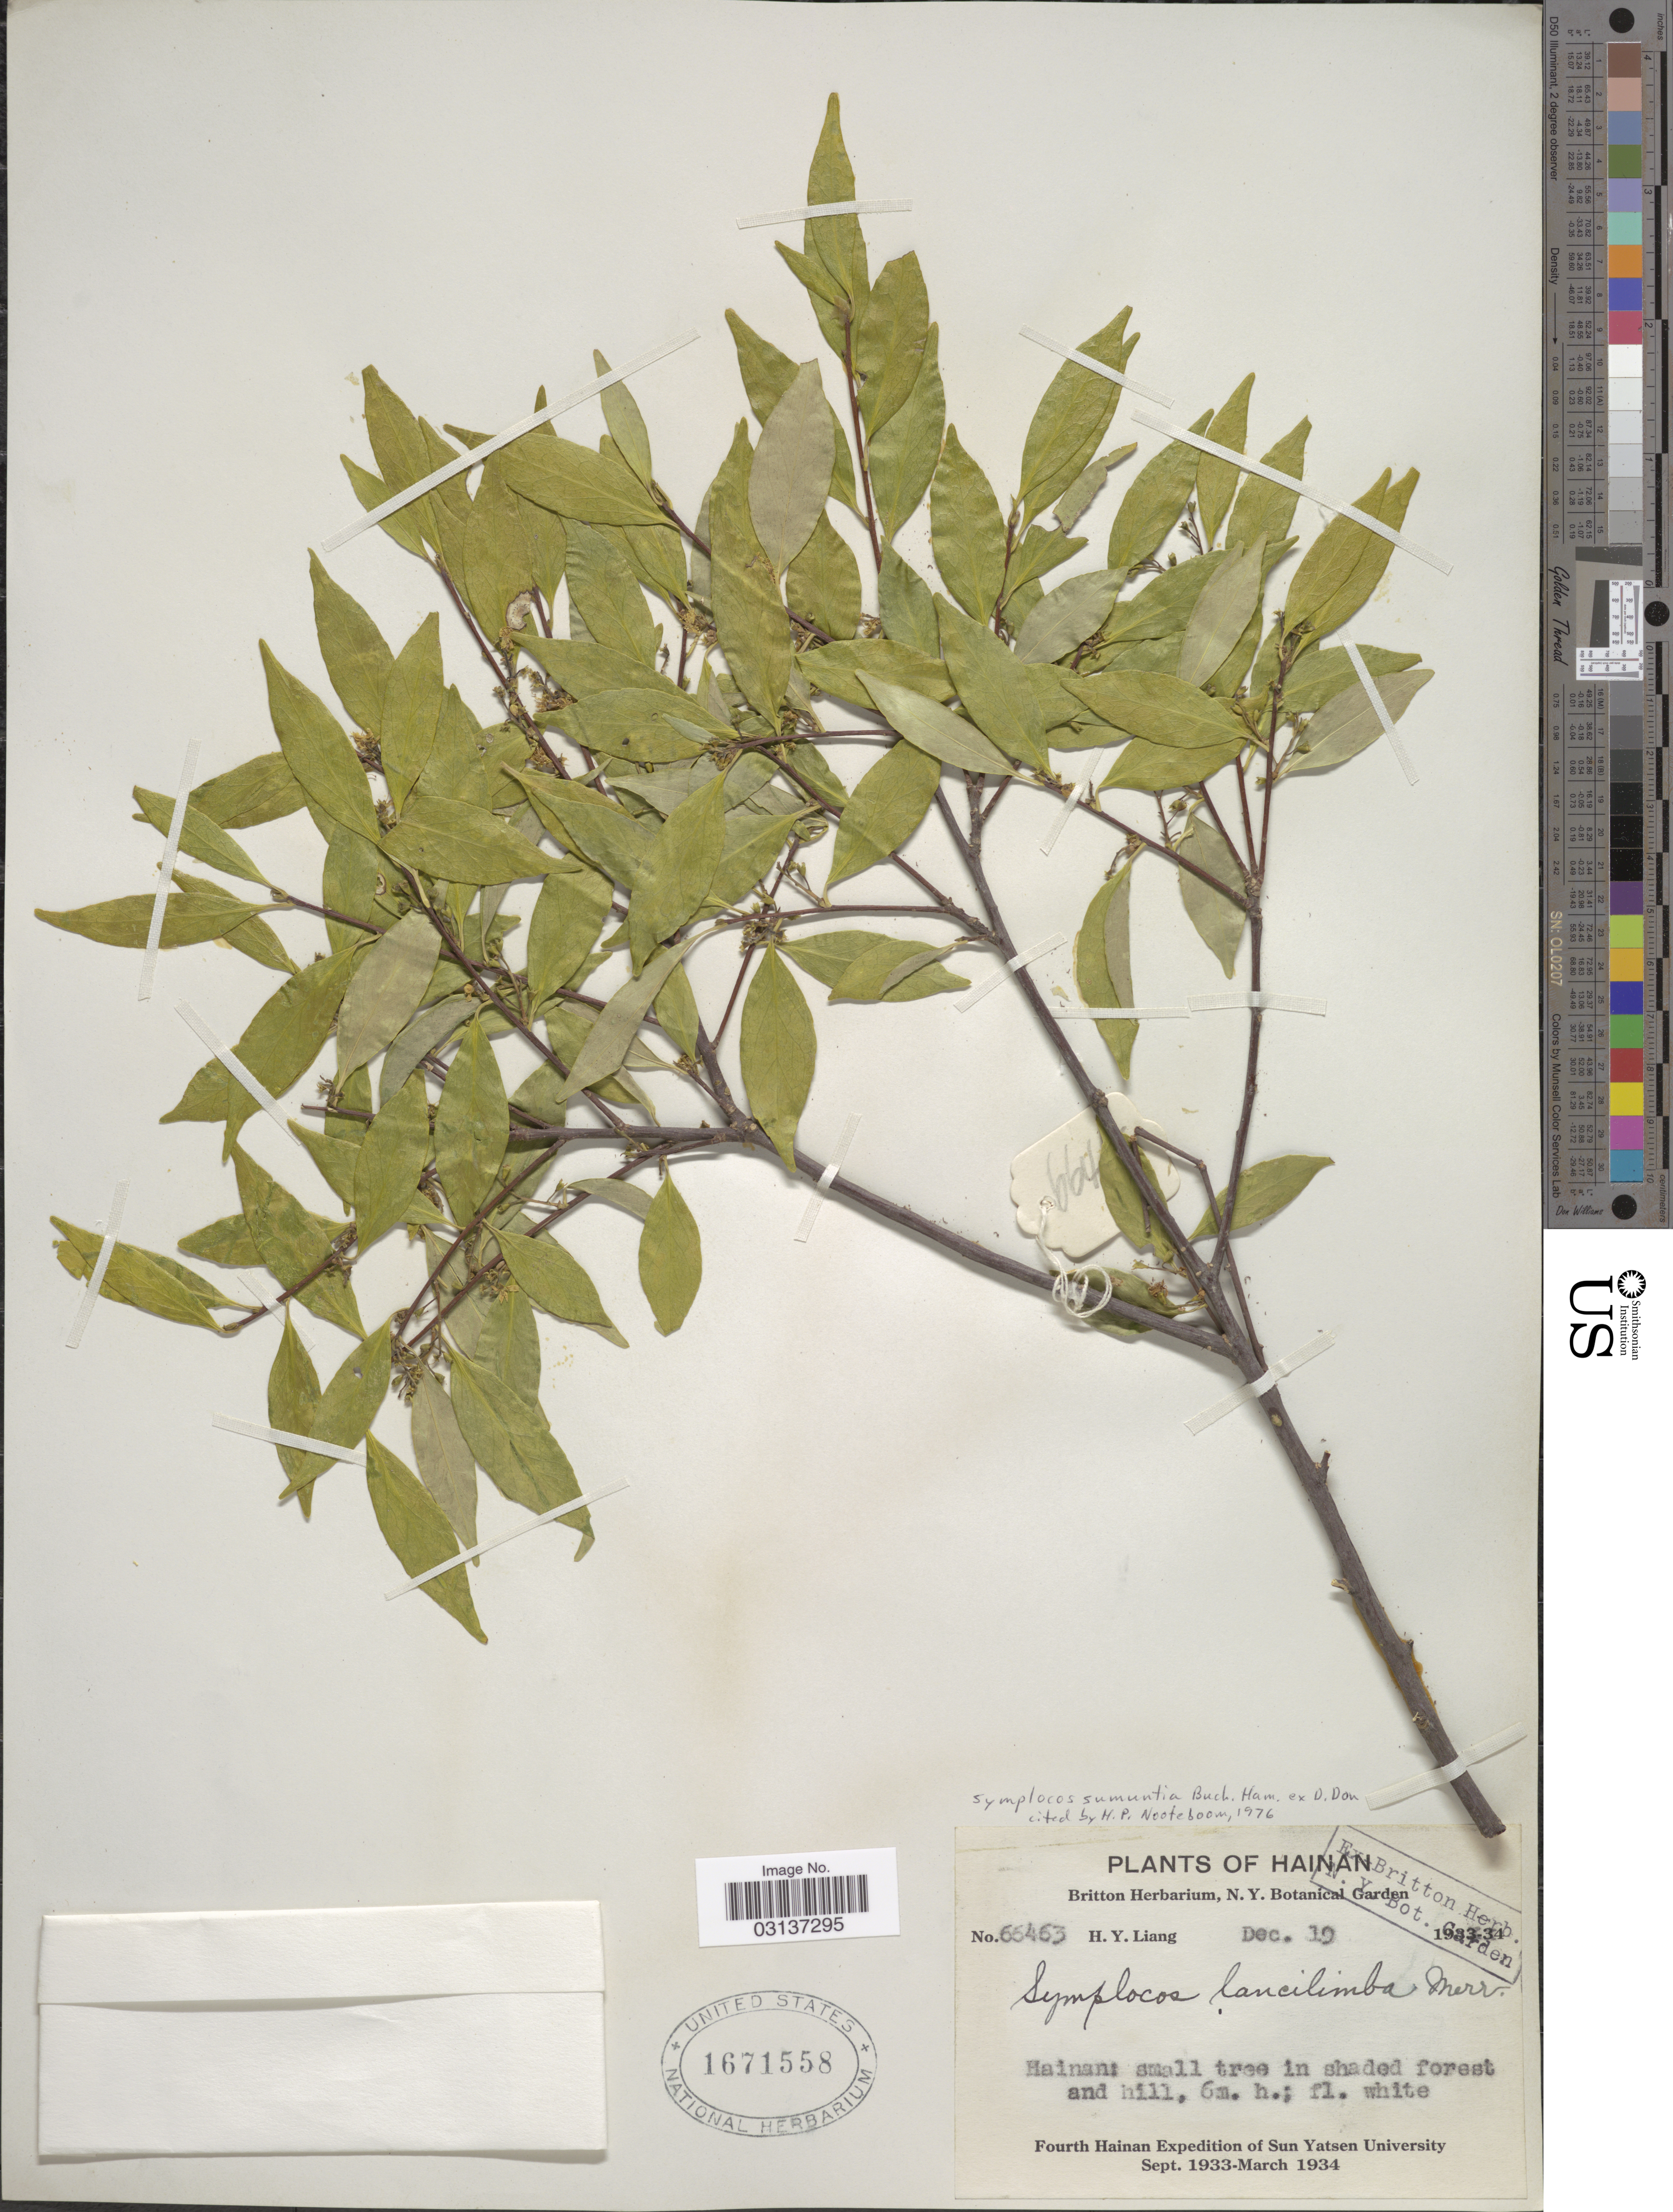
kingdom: Plantae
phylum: Tracheophyta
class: Magnoliopsida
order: Ericales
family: Symplocaceae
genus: Symplocos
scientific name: Symplocos sumuntia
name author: Buch.-Ham. ex D. Don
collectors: H. Y. Liang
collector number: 66463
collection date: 1933-12-19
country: China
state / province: Hainan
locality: Hainan.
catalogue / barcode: US 1671558